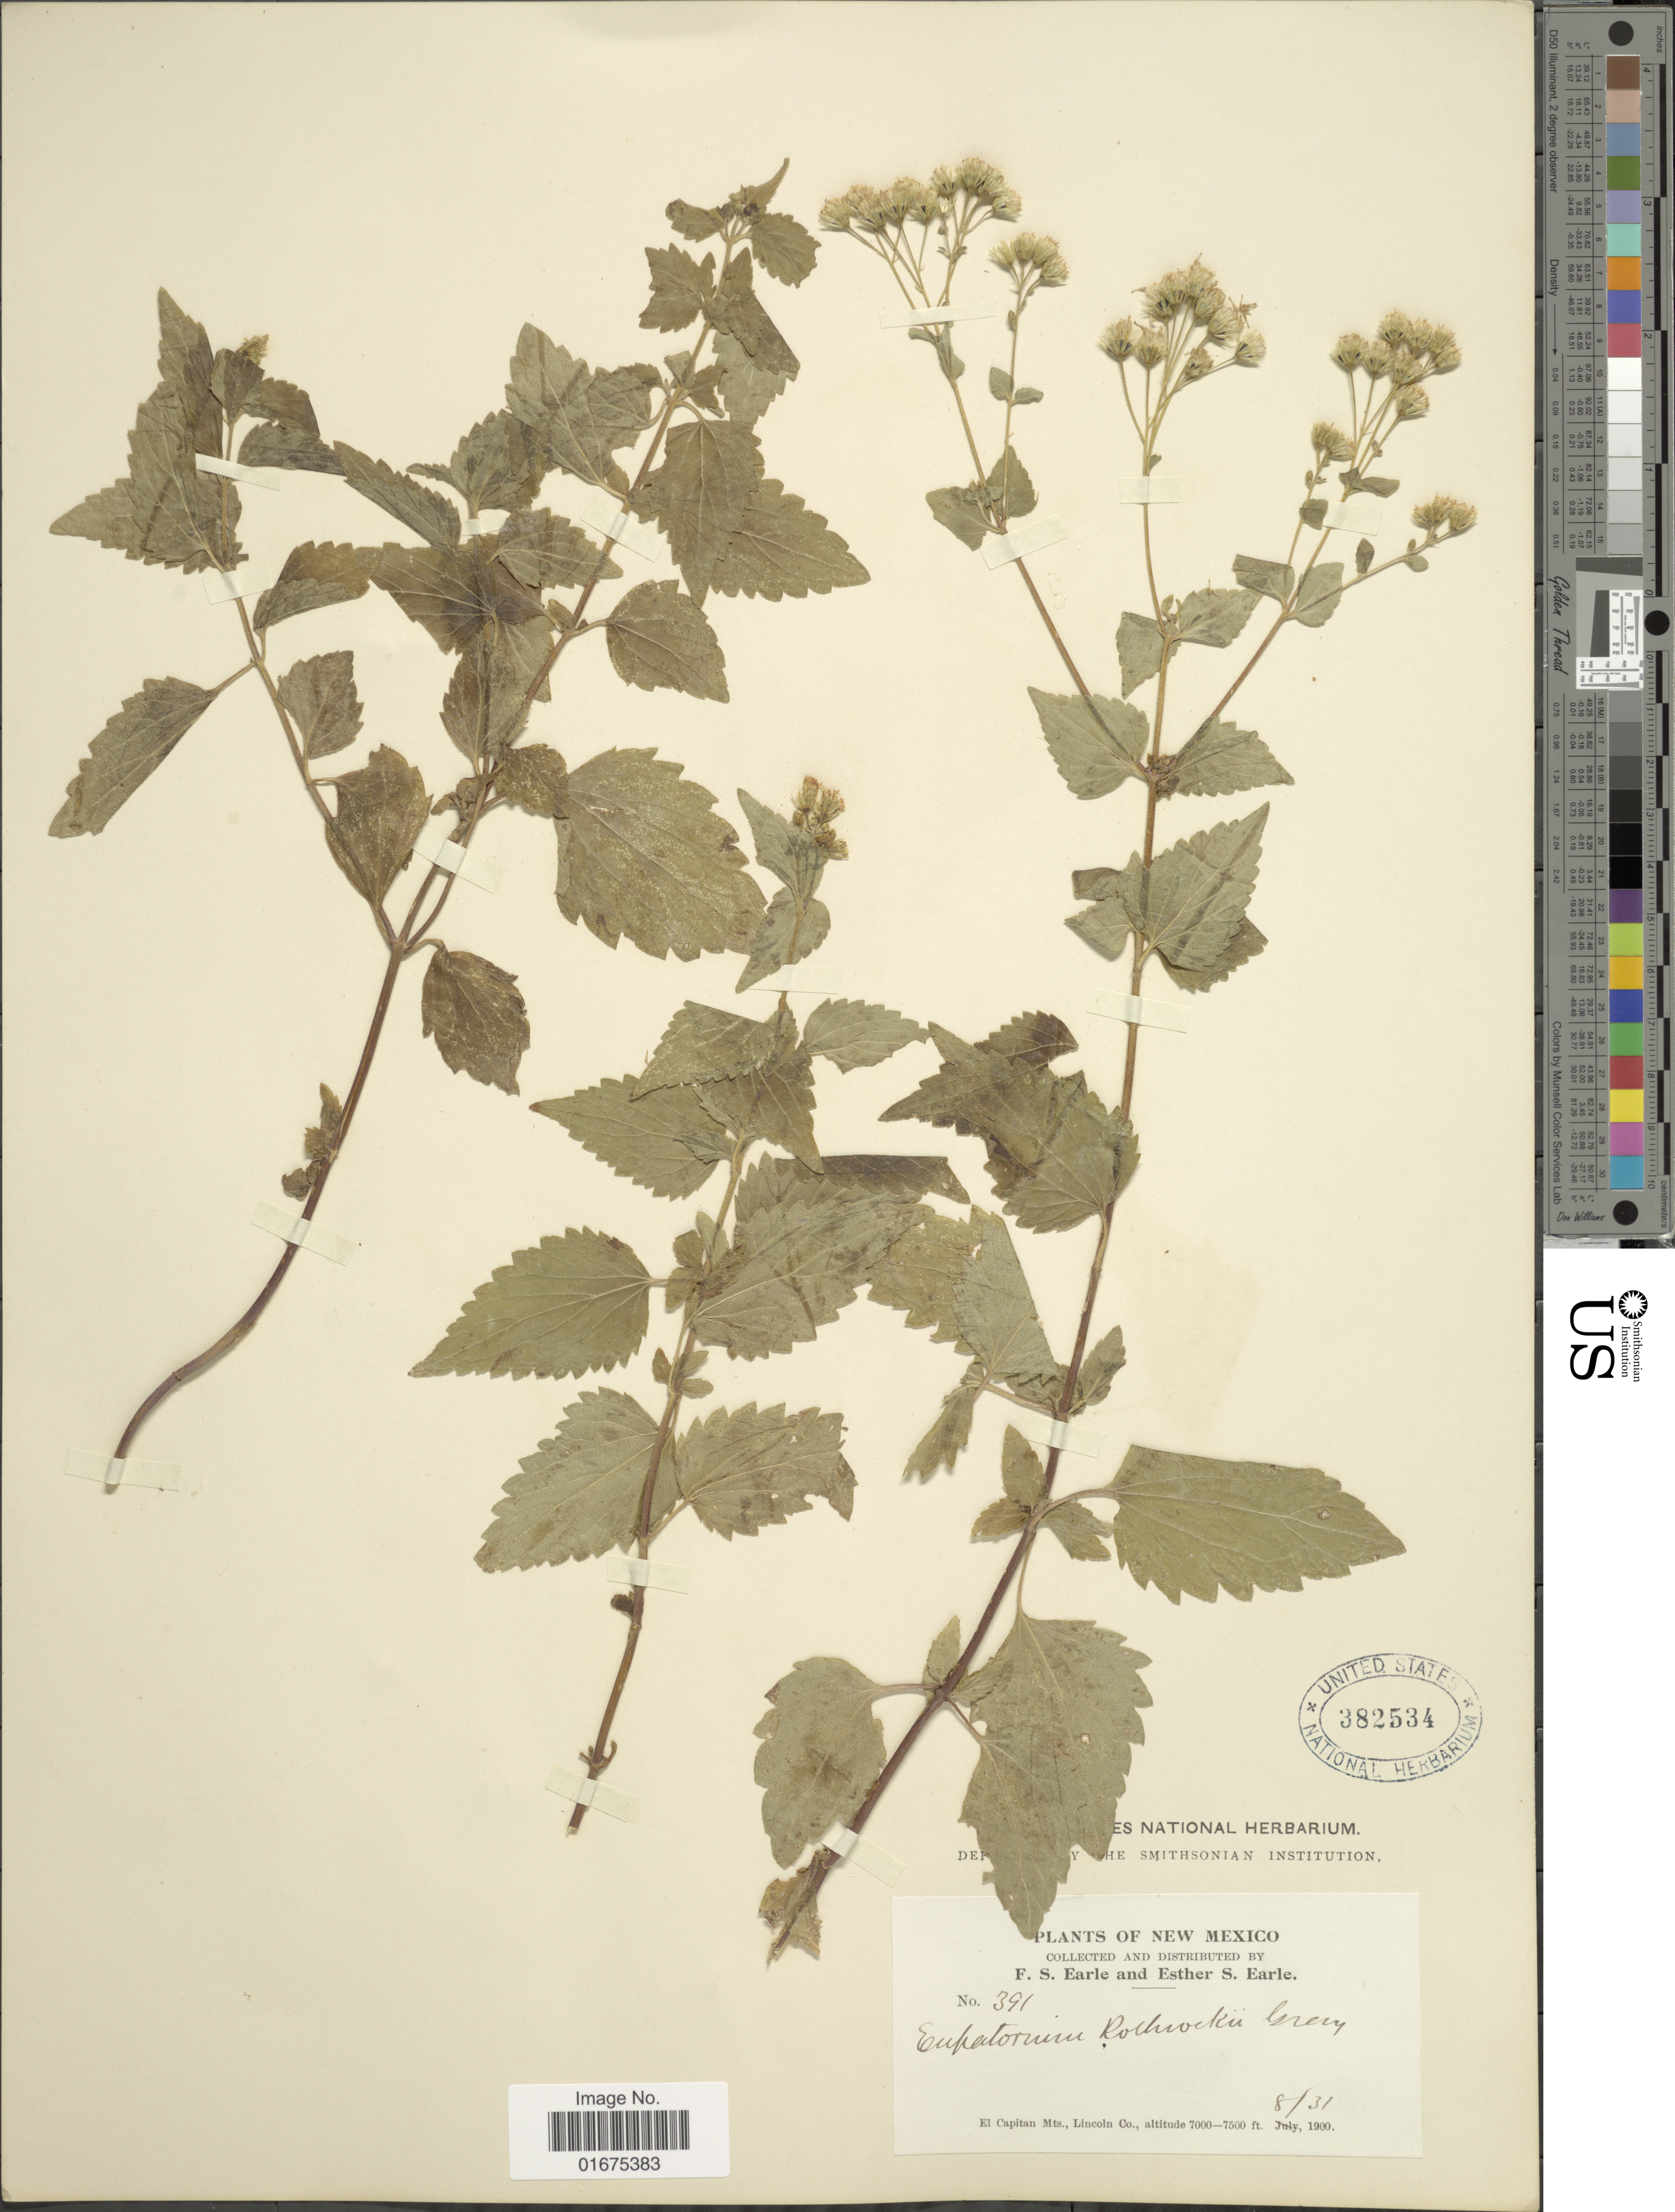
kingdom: Plantae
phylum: Tracheophyta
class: Magnoliopsida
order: Asterales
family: Asteraceae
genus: Ageratina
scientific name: Ageratina rothrockii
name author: (A. Gray) R.M. King & H. Rob.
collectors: F. S. Earle & E. S. Earle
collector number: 391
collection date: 1900-08-31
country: United States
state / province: New Mexico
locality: El Capitan Mts. Lincoln Co.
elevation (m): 2134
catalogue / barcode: US 382534